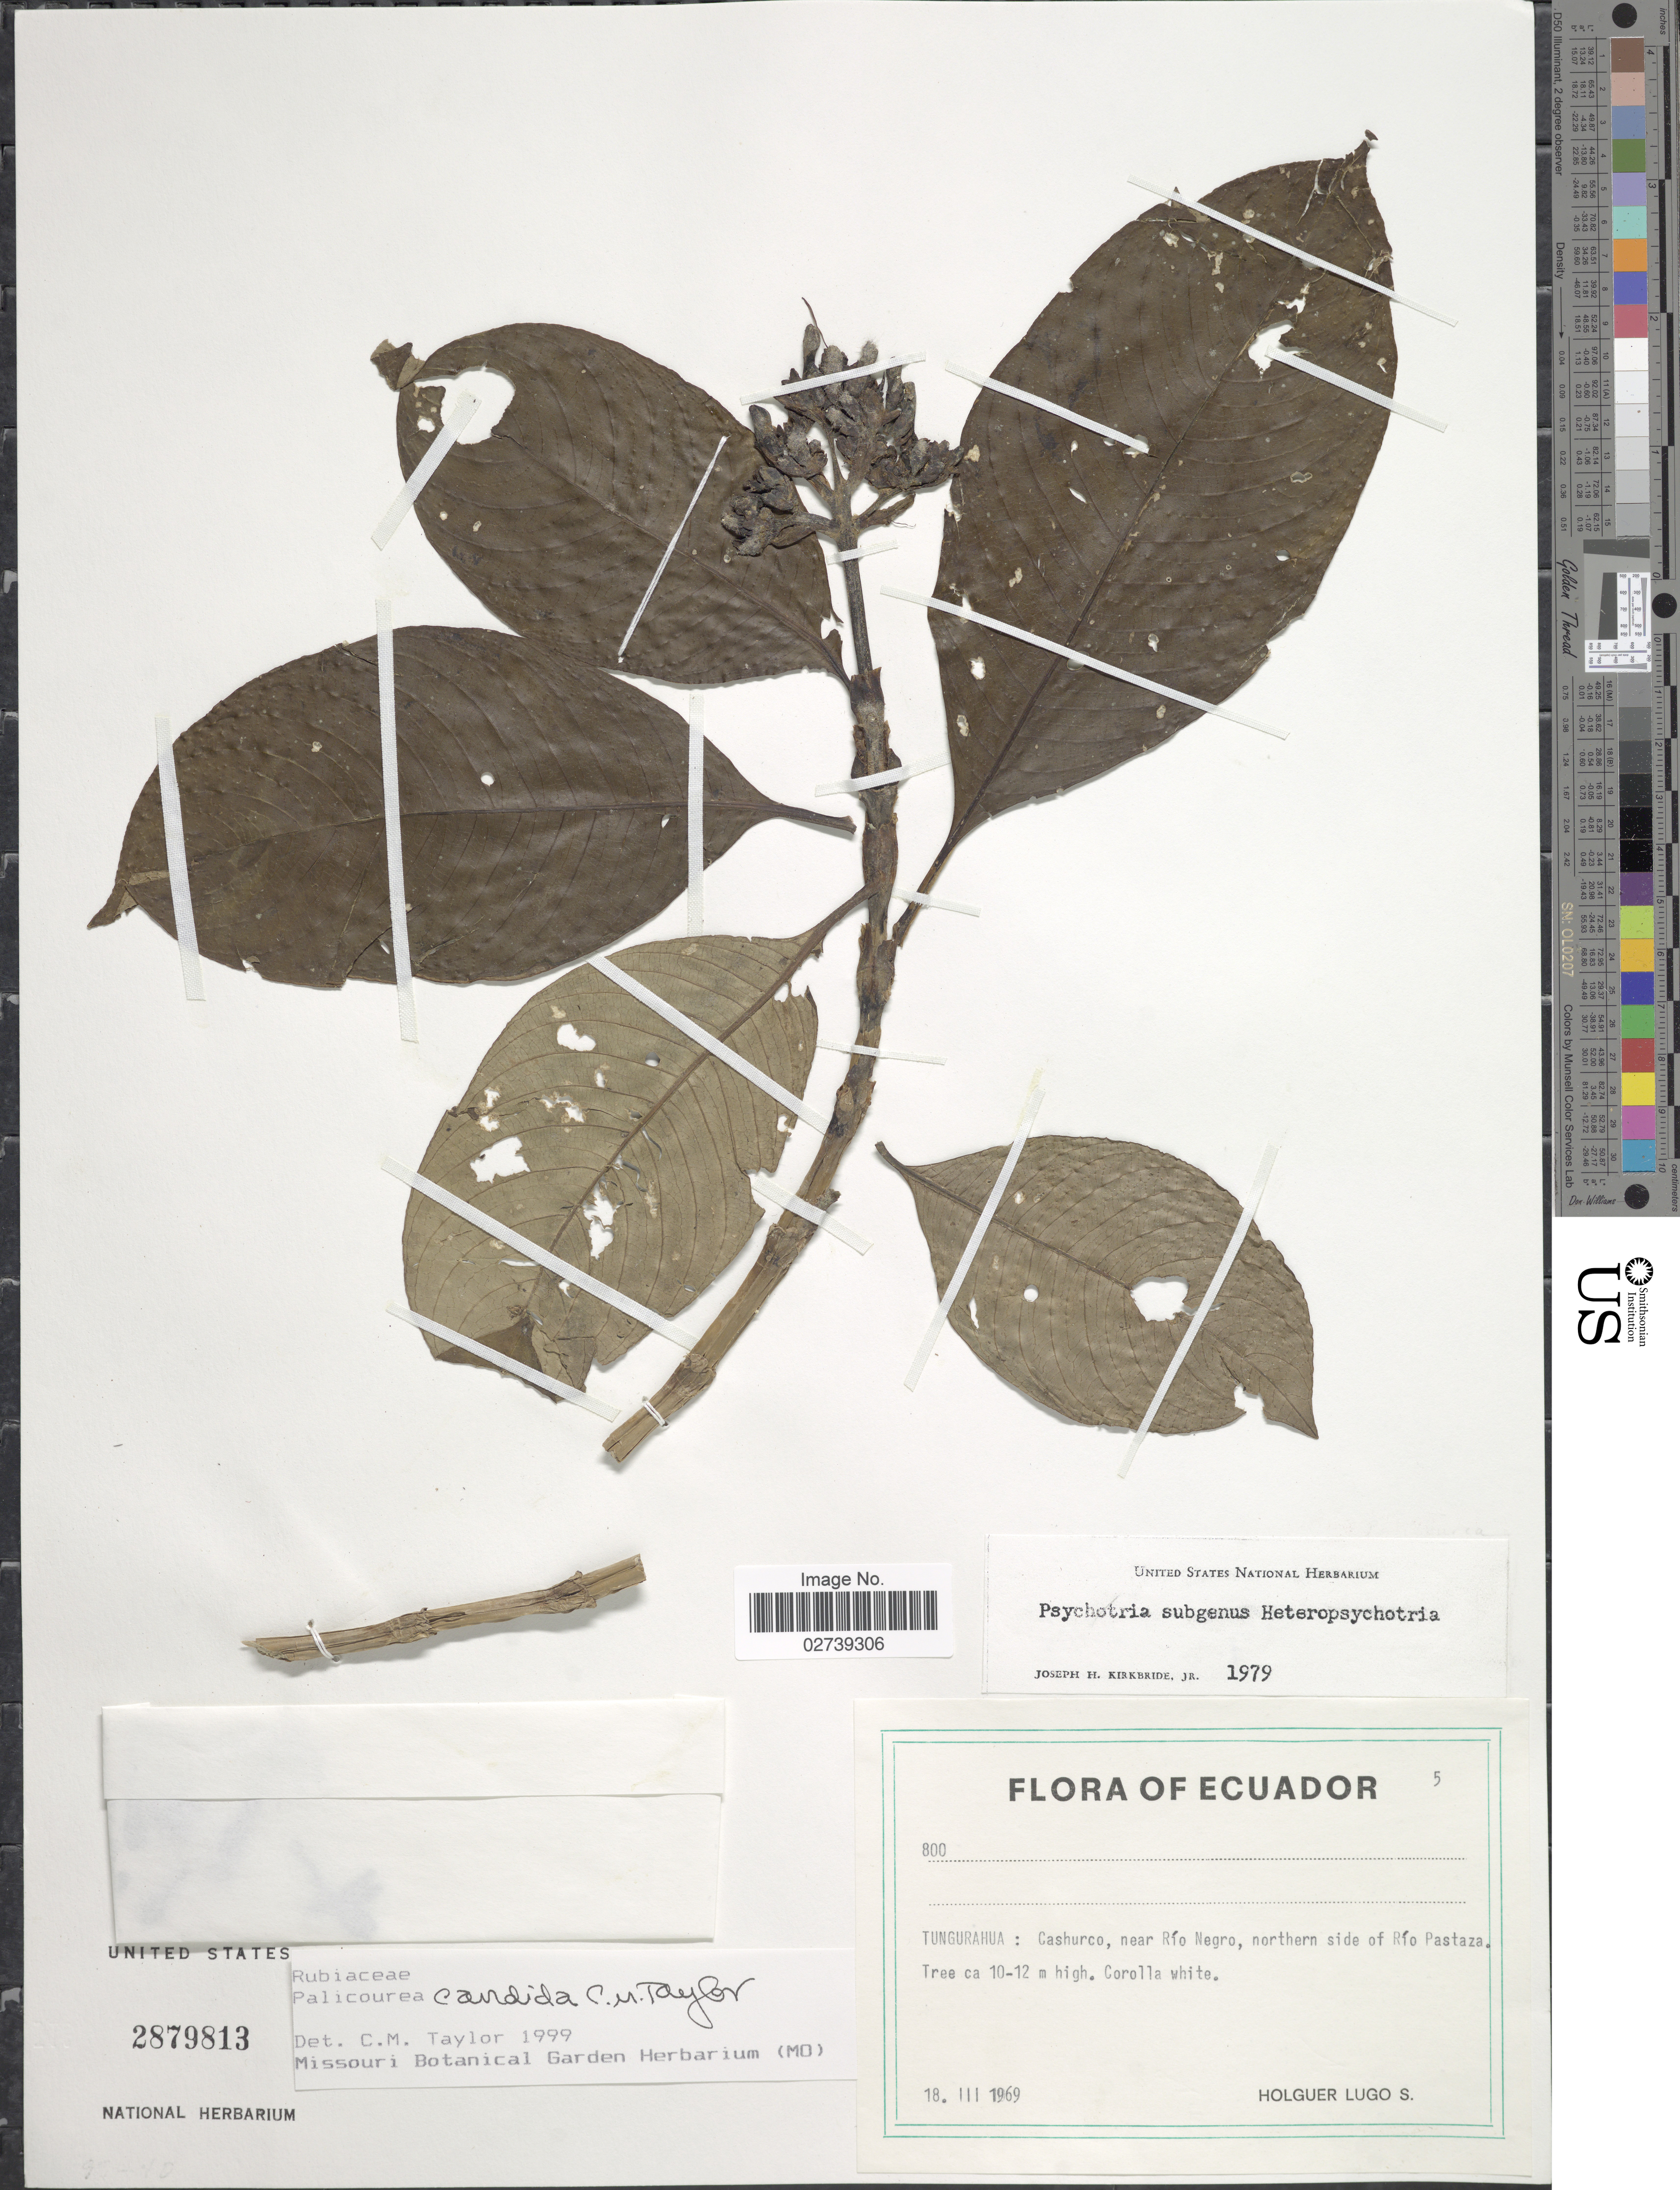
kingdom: Plantae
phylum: Tracheophyta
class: Magnoliopsida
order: Gentianales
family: Rubiaceae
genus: Palicourea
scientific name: Palicourea candida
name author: C.M. Taylor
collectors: H. Lugo S.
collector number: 800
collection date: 1969-03-18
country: Ecuador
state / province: Tungurahua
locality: Cashurco, near Rio Negro, northern side of Rio Pastaza.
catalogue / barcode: US 2879813